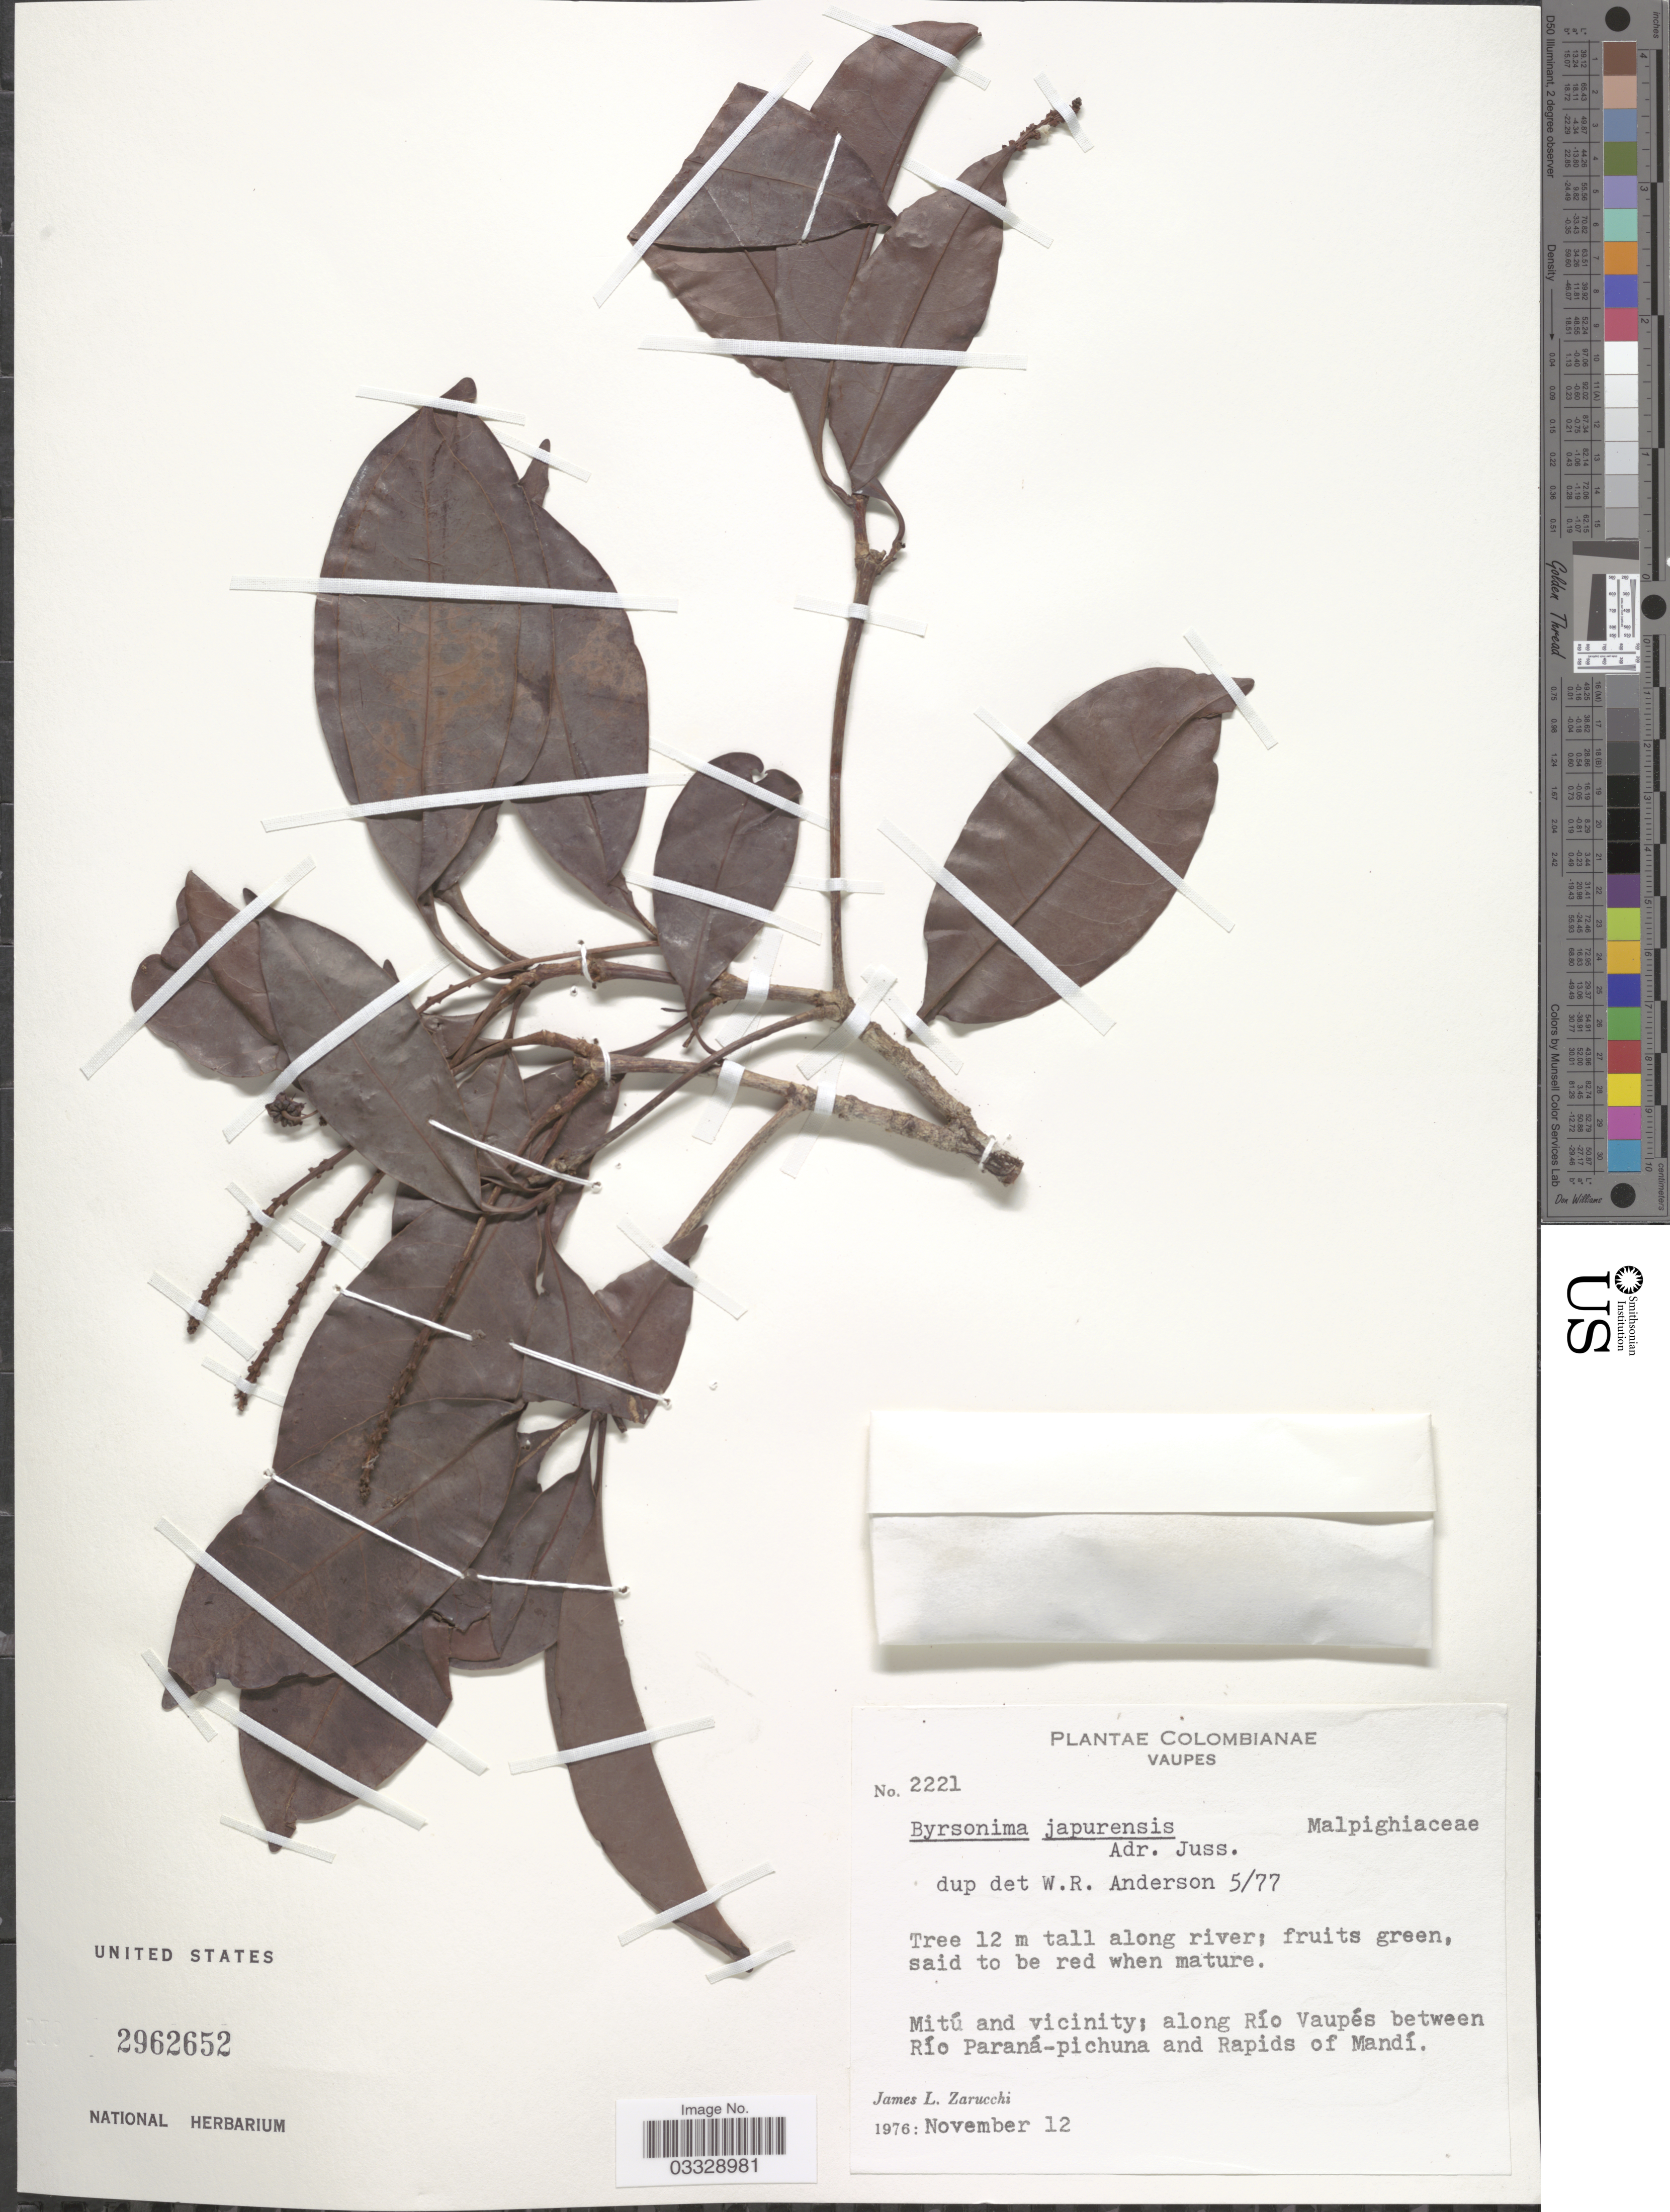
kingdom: Plantae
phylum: Tracheophyta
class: Magnoliopsida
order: Malpighiales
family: Malpighiaceae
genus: Byrsonima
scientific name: Byrsonima japurensis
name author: A. Juss.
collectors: J. L. Zarucchi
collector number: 2221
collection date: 1976-11-12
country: Colombia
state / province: Vaupés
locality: Mitú and vicinity; along Río Vaupés between Río Paraná-pichuna and Rapids of Mandí.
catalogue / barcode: US 2962652